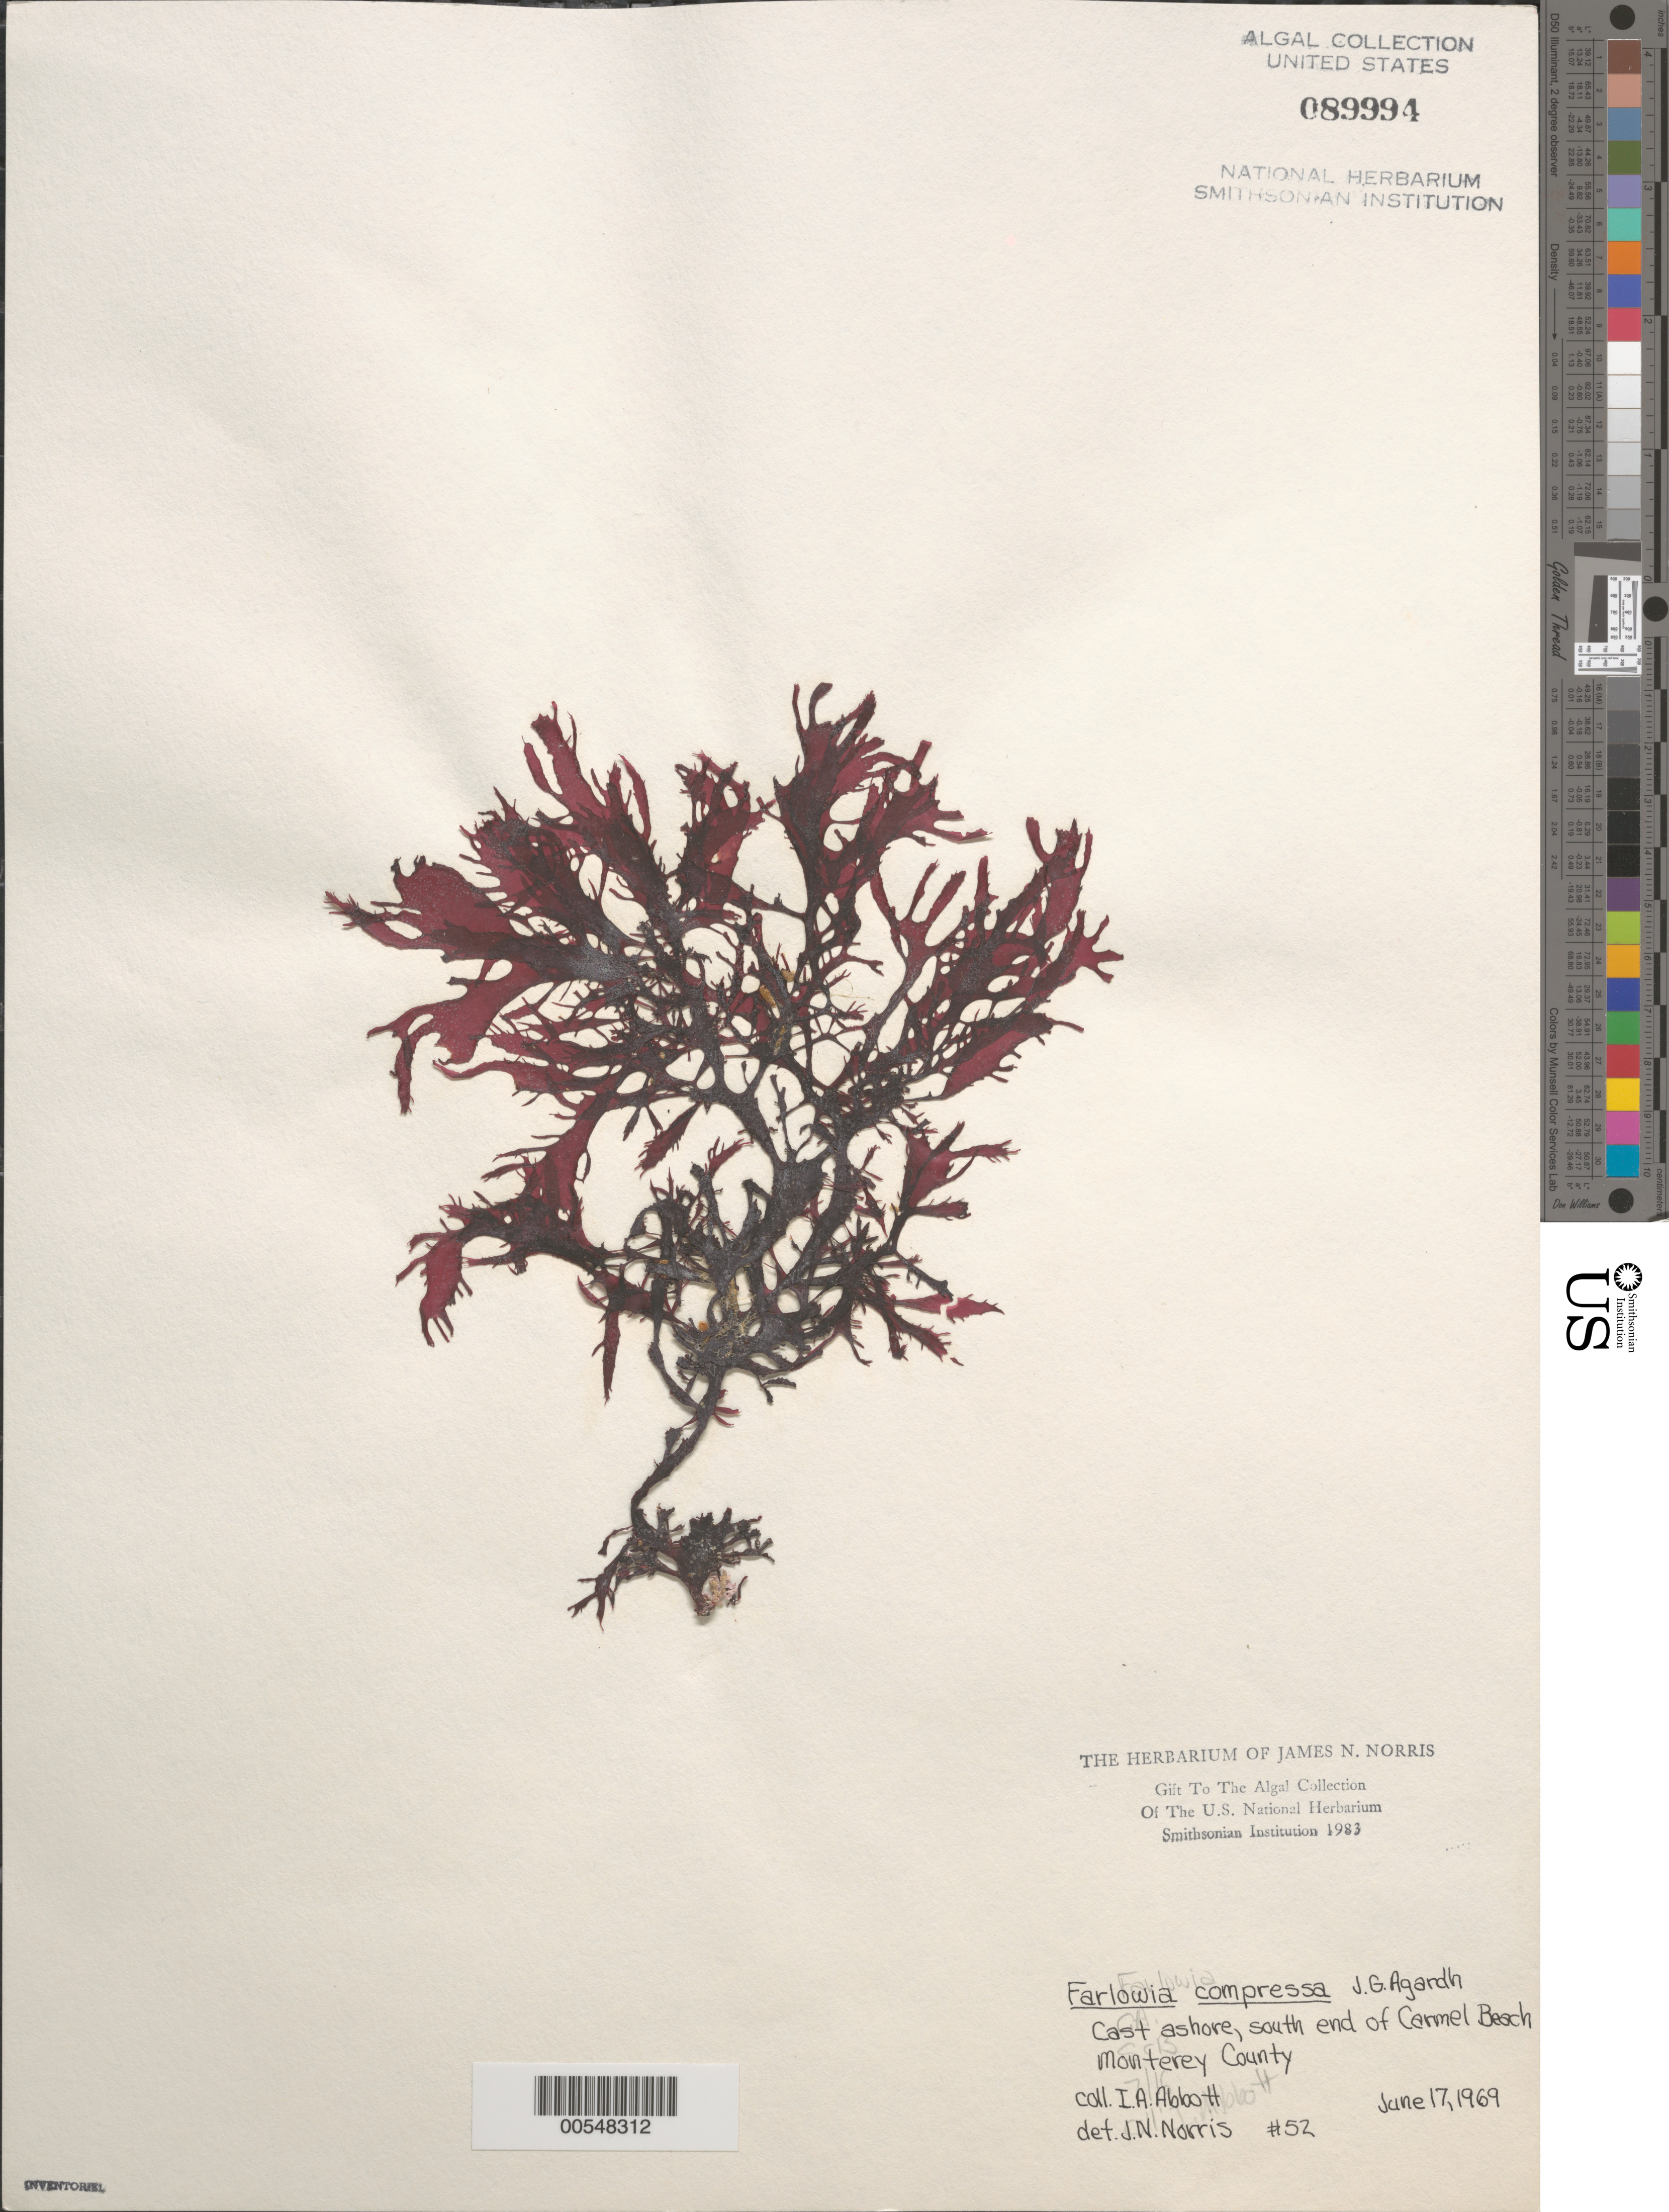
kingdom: Plantae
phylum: Rhodophyta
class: Florideophyceae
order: Gigartinales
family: Dumontiaceae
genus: Farlowia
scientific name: Farlowia compressa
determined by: Norris, James N.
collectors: I. A. Abbott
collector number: JN-52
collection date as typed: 17 Jun 1969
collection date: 1969-06-17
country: United States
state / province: California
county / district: Monterey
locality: Carmel Beach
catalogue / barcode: US 89994